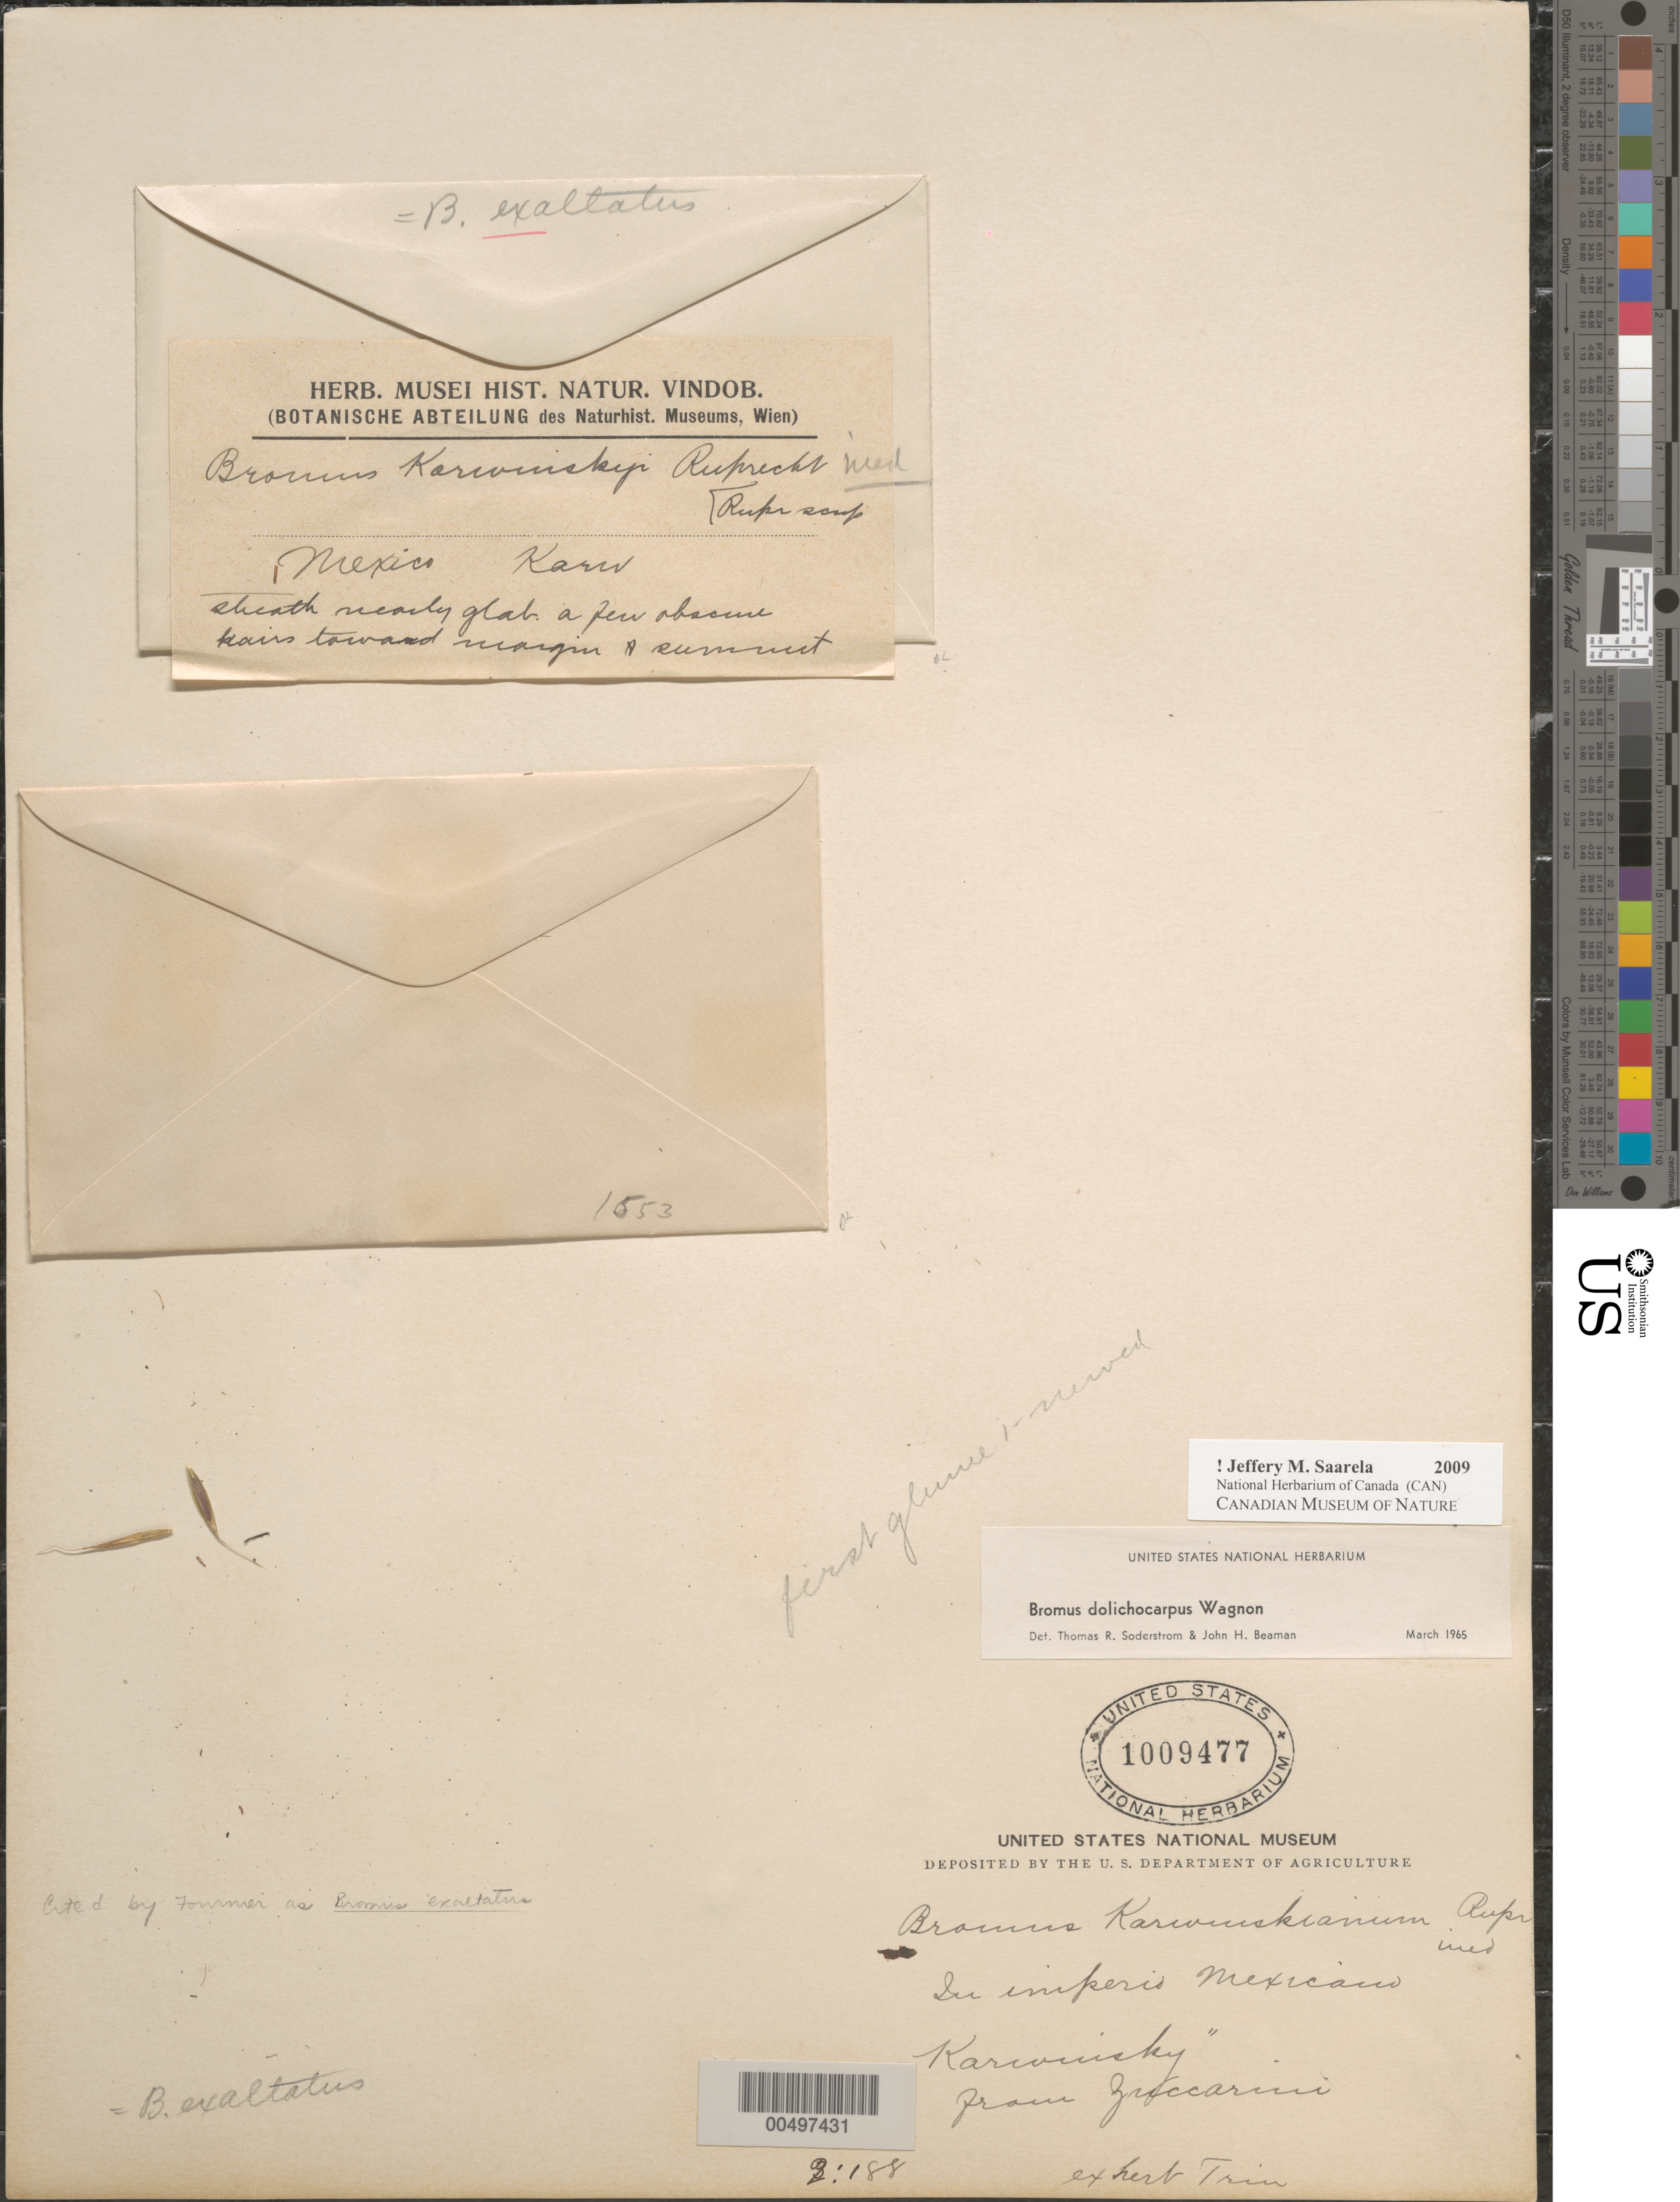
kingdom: Plantae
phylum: Tracheophyta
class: Liliopsida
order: Poales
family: Poaceae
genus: Bromus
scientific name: Bromus dolichocarpus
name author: Wagnon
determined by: Soderstrom, T. R.; Beaman, J. H.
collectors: W. F. Karwinski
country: Mexico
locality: In imperio Mexicano, from Zuccarini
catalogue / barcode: US 1009477